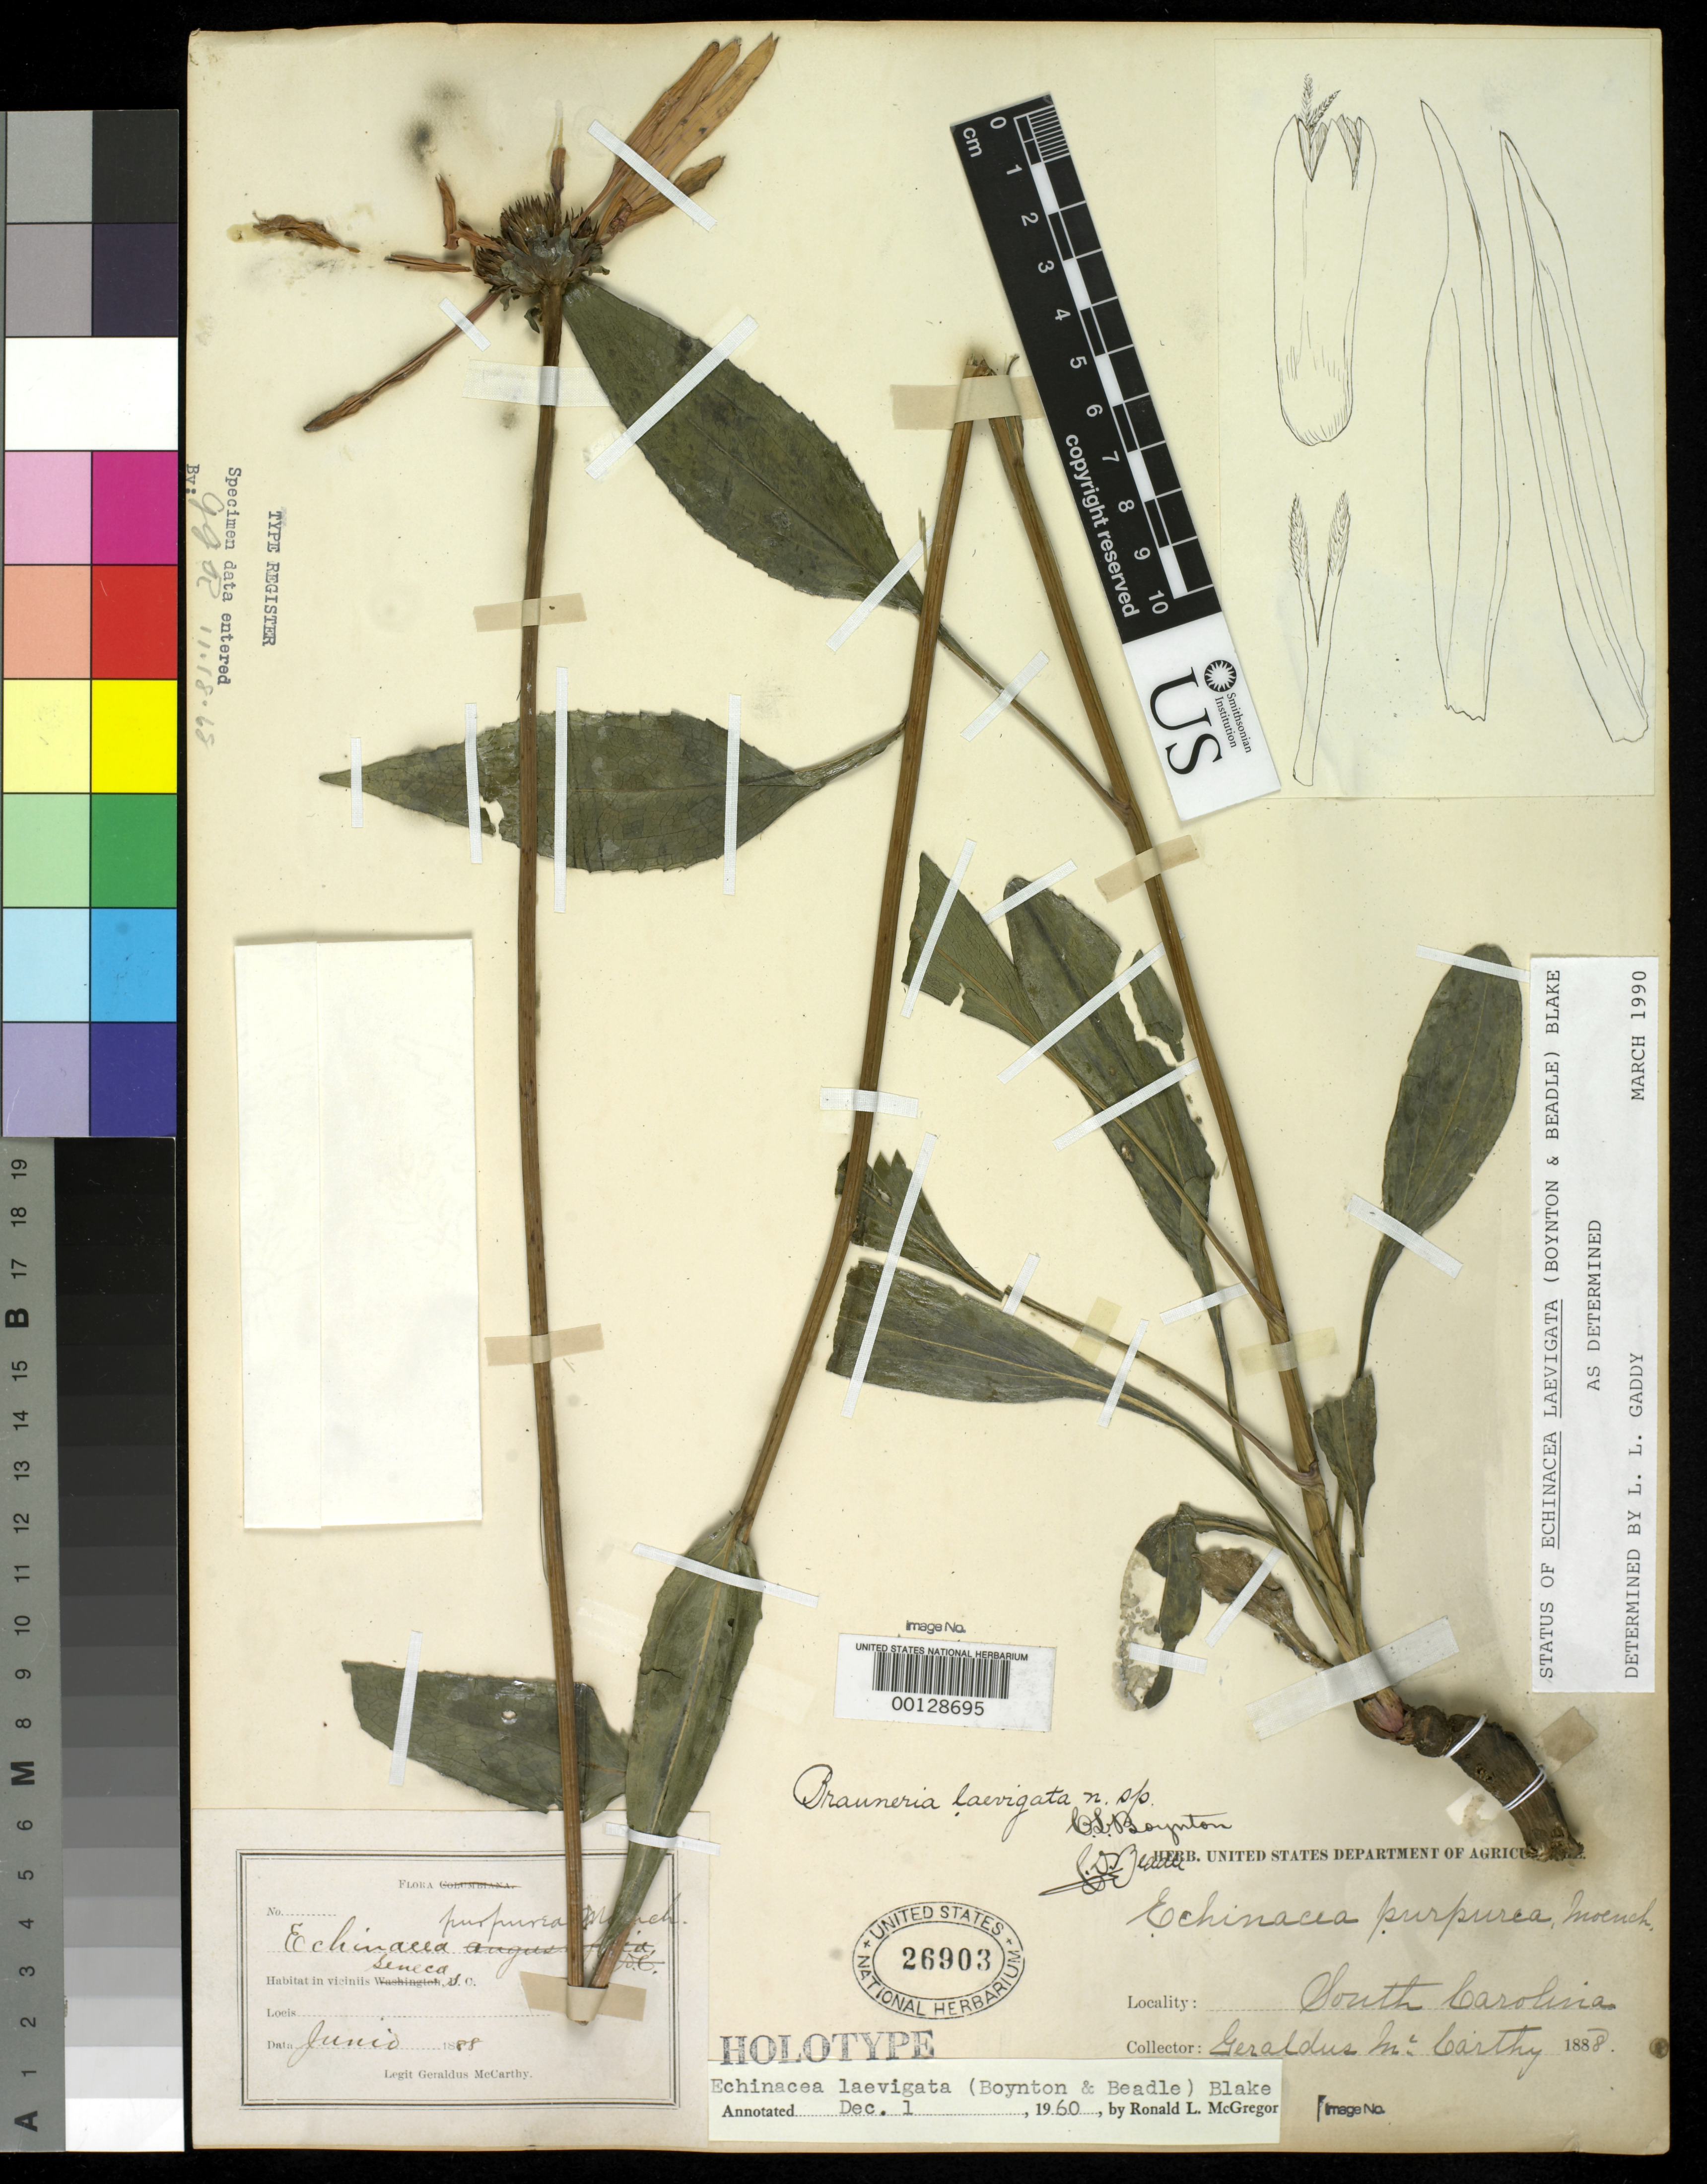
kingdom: Plantae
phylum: Tracheophyta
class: Magnoliopsida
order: Asterales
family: Asteraceae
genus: Brauneria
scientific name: Brauneria laevigata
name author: C.L. Boynton & Beadle in Small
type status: Lectotype; Type Collection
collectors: G. M. McCarthy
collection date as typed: Jun 1888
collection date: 1888-06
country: United States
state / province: South Carolina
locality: Seneca.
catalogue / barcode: US 26903